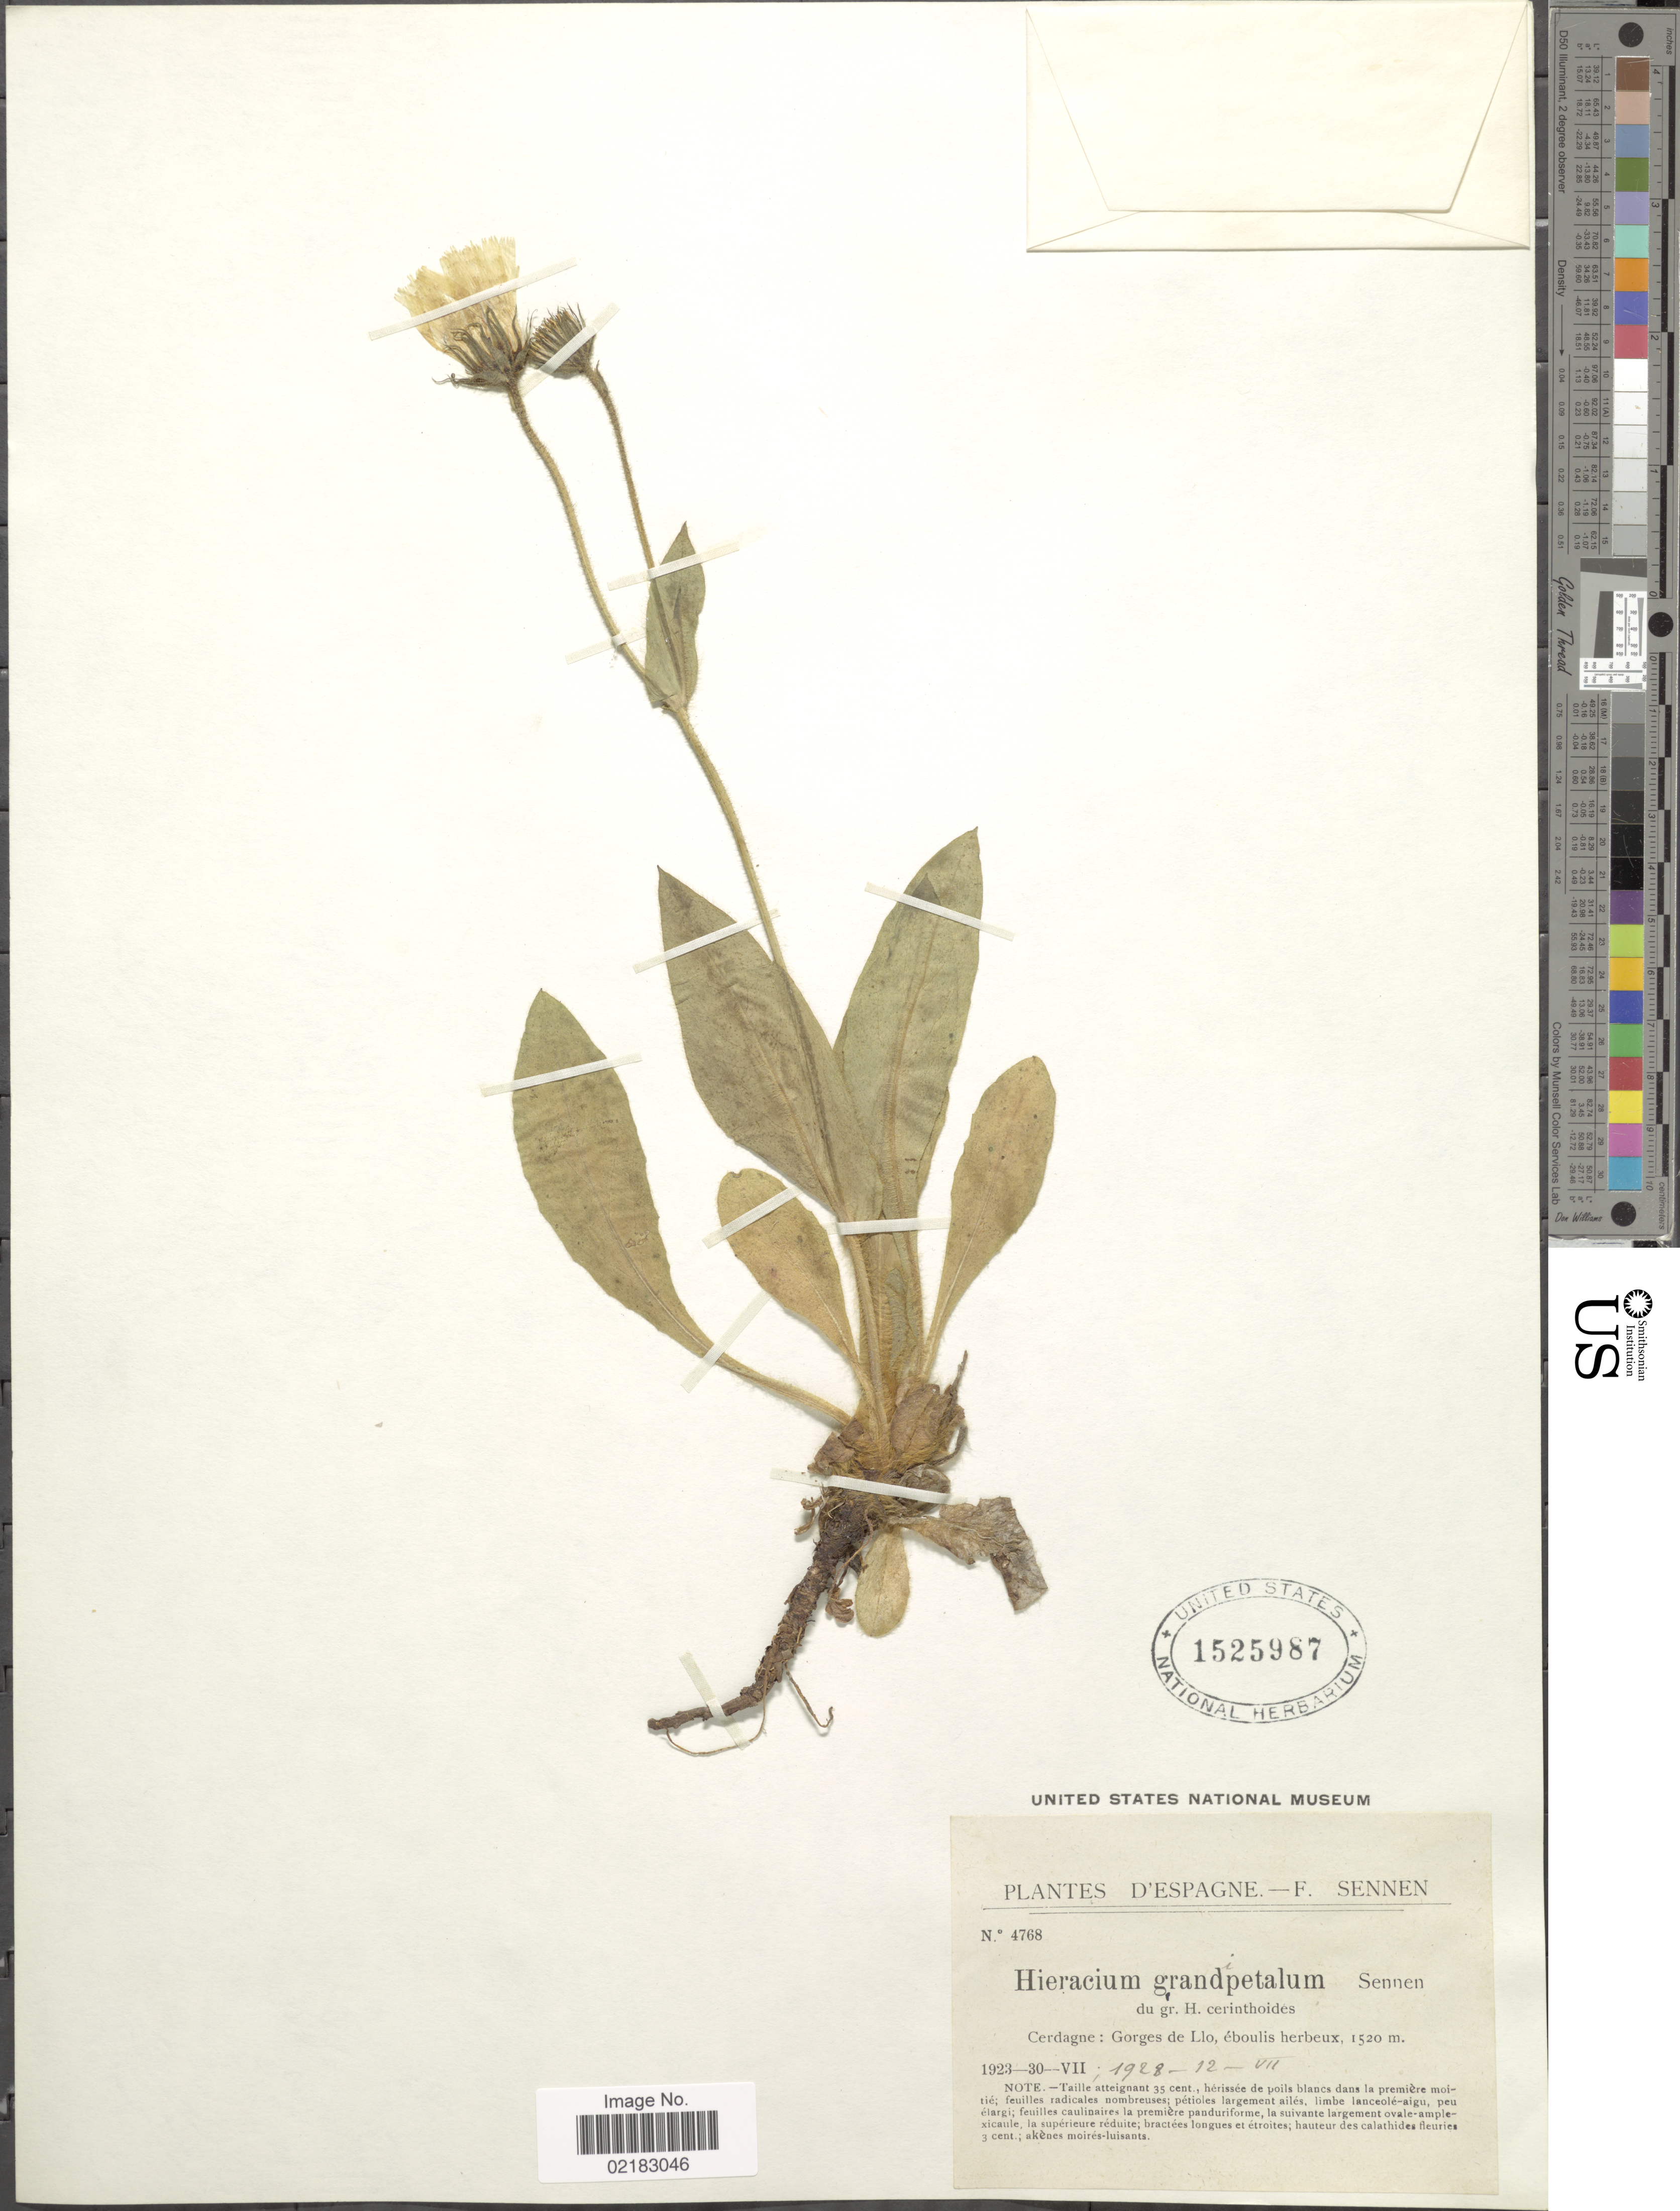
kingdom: Plantae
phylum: Tracheophyta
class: Magnoliopsida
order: Asterales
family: Asteraceae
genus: Hieracium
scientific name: Hieracium grandipetalum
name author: Sennen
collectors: E. Sennen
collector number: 4768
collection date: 1923-07-30/1928-07-12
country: Spain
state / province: Islas Baleares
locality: Gorges de Llo, eboulis herbeux,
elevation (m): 1520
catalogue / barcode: US 1525987